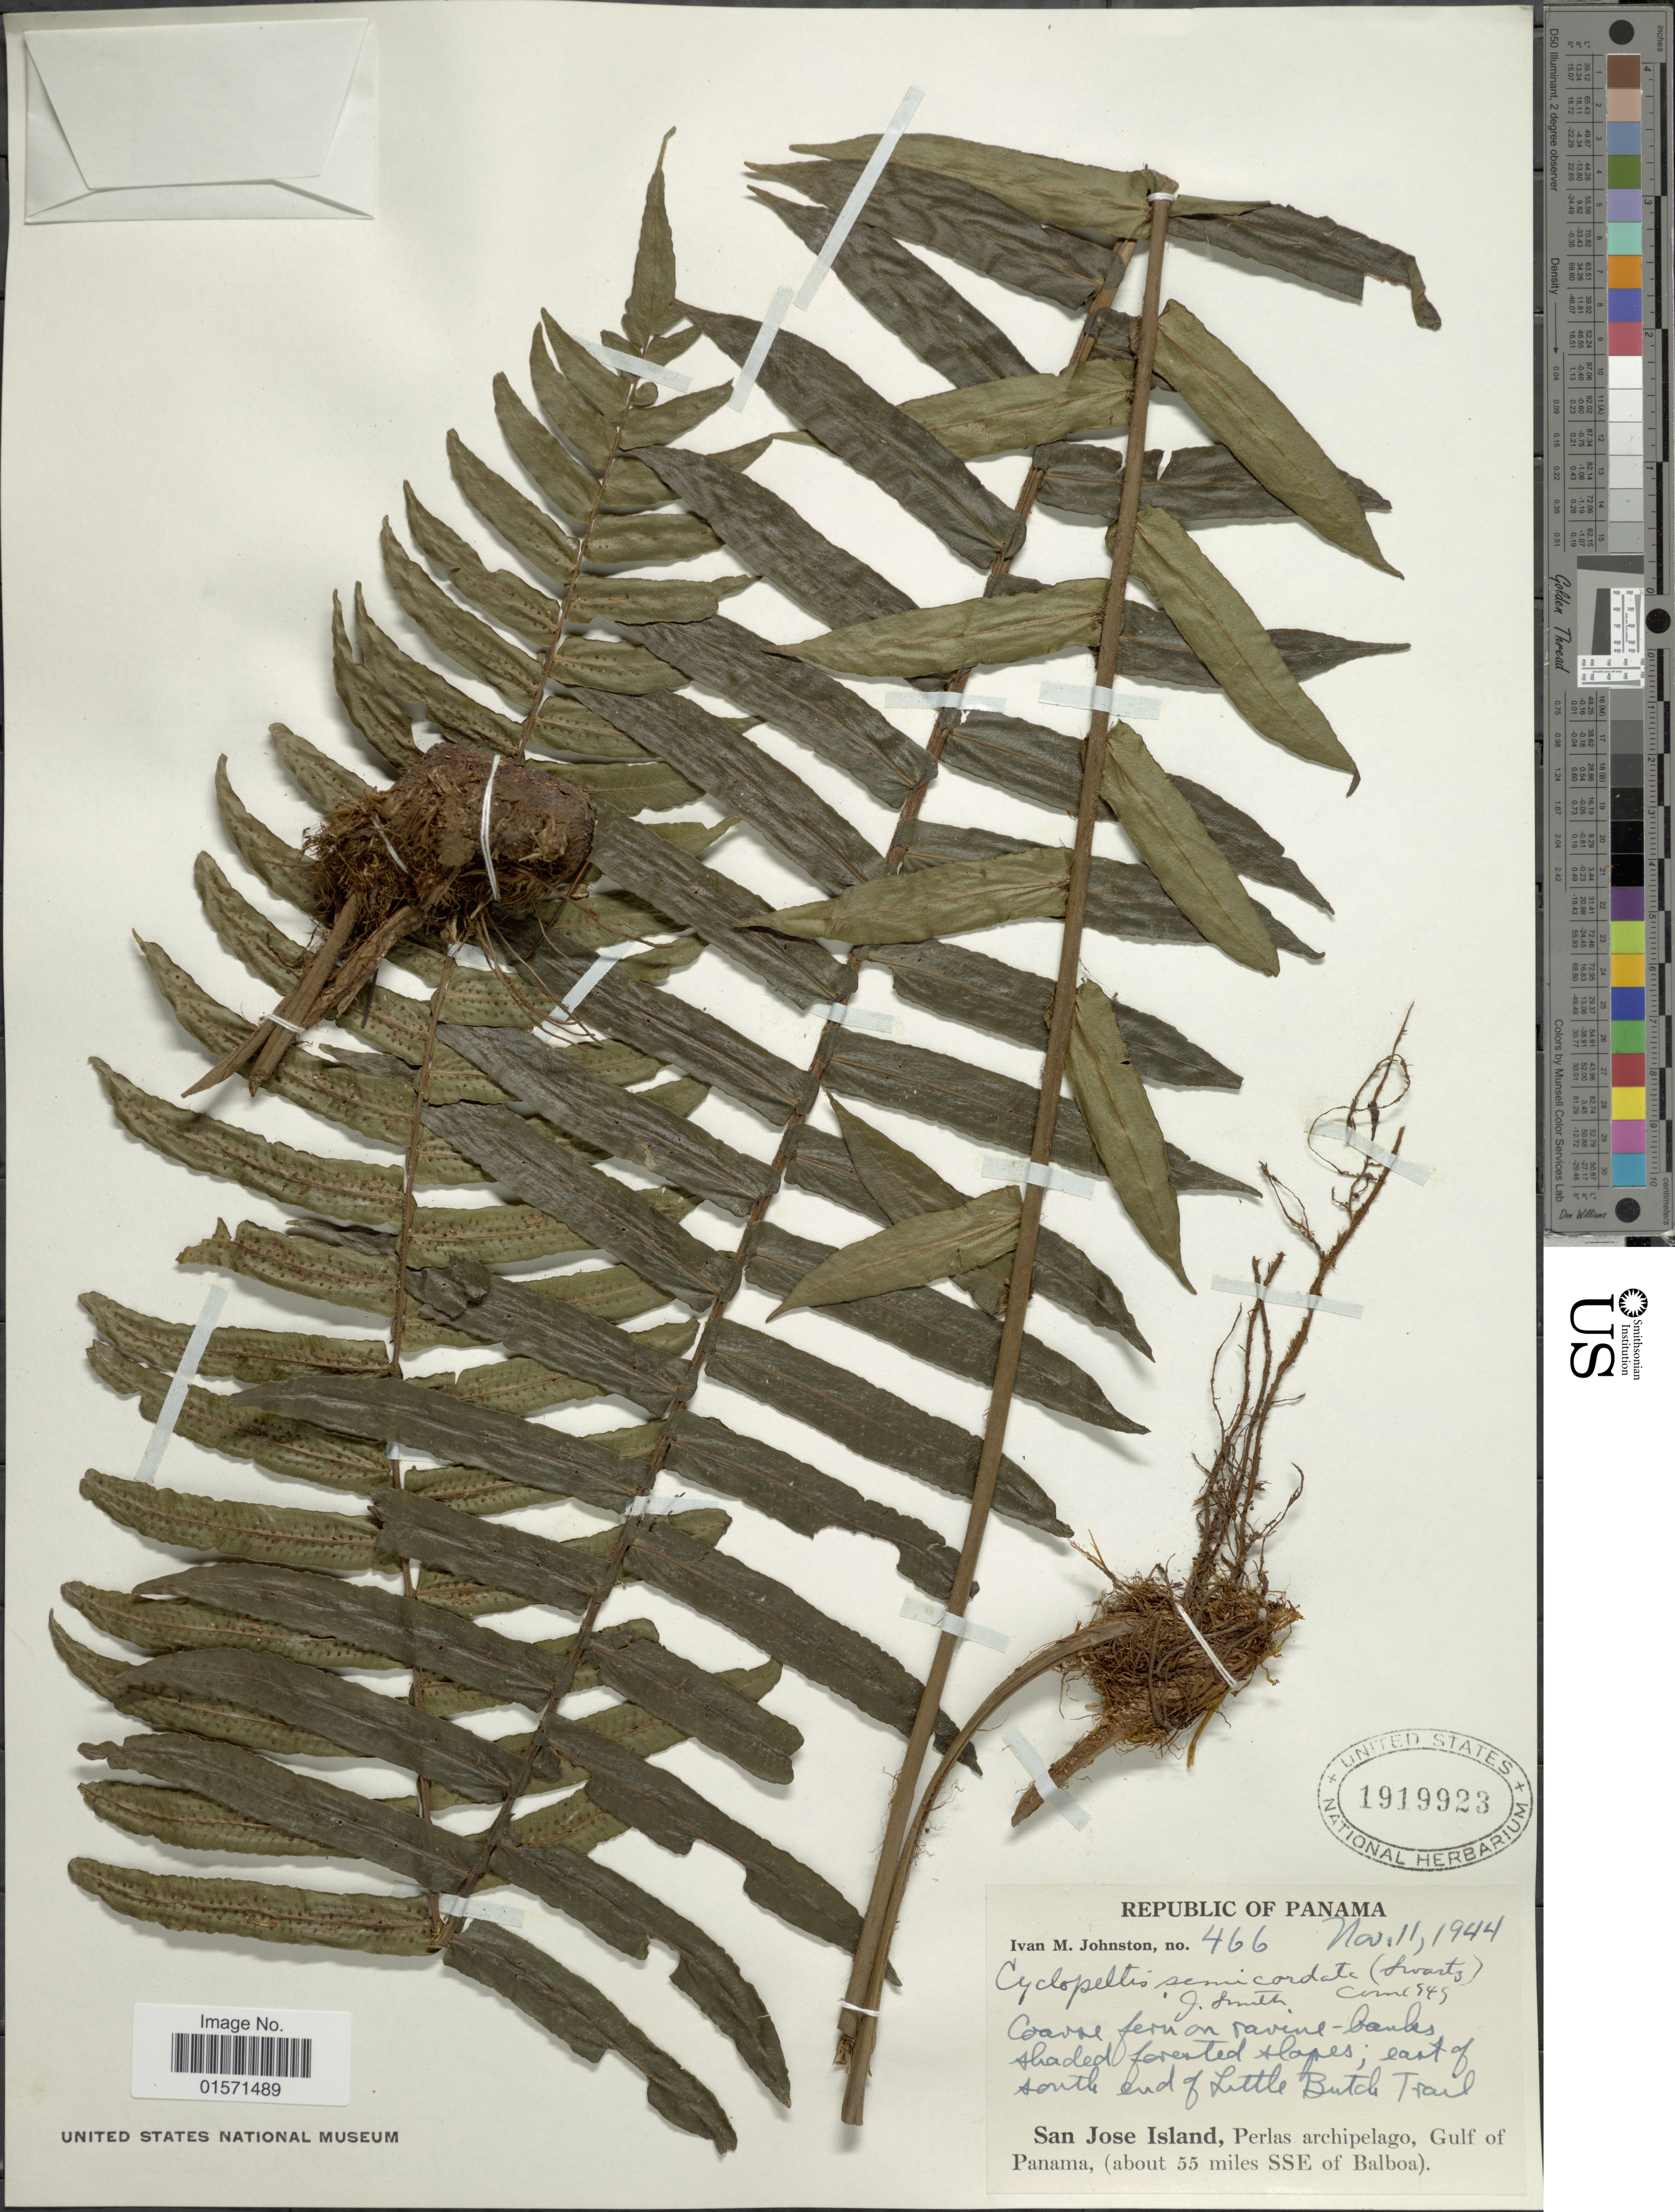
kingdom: Plantae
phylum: Tracheophyta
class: Polypodiopsida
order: Polypodiales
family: Lomariopsidaceae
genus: Cyclopeltis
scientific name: Cyclopeltis semicordata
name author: (Sw.) J. Sm.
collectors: I.M. Johnston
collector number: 466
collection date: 1944-11-11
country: Panama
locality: San Jose Island, Perlas Archipelago, Gulf of Panama, ( about 55 miles SSE of balboa)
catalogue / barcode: US 1919923